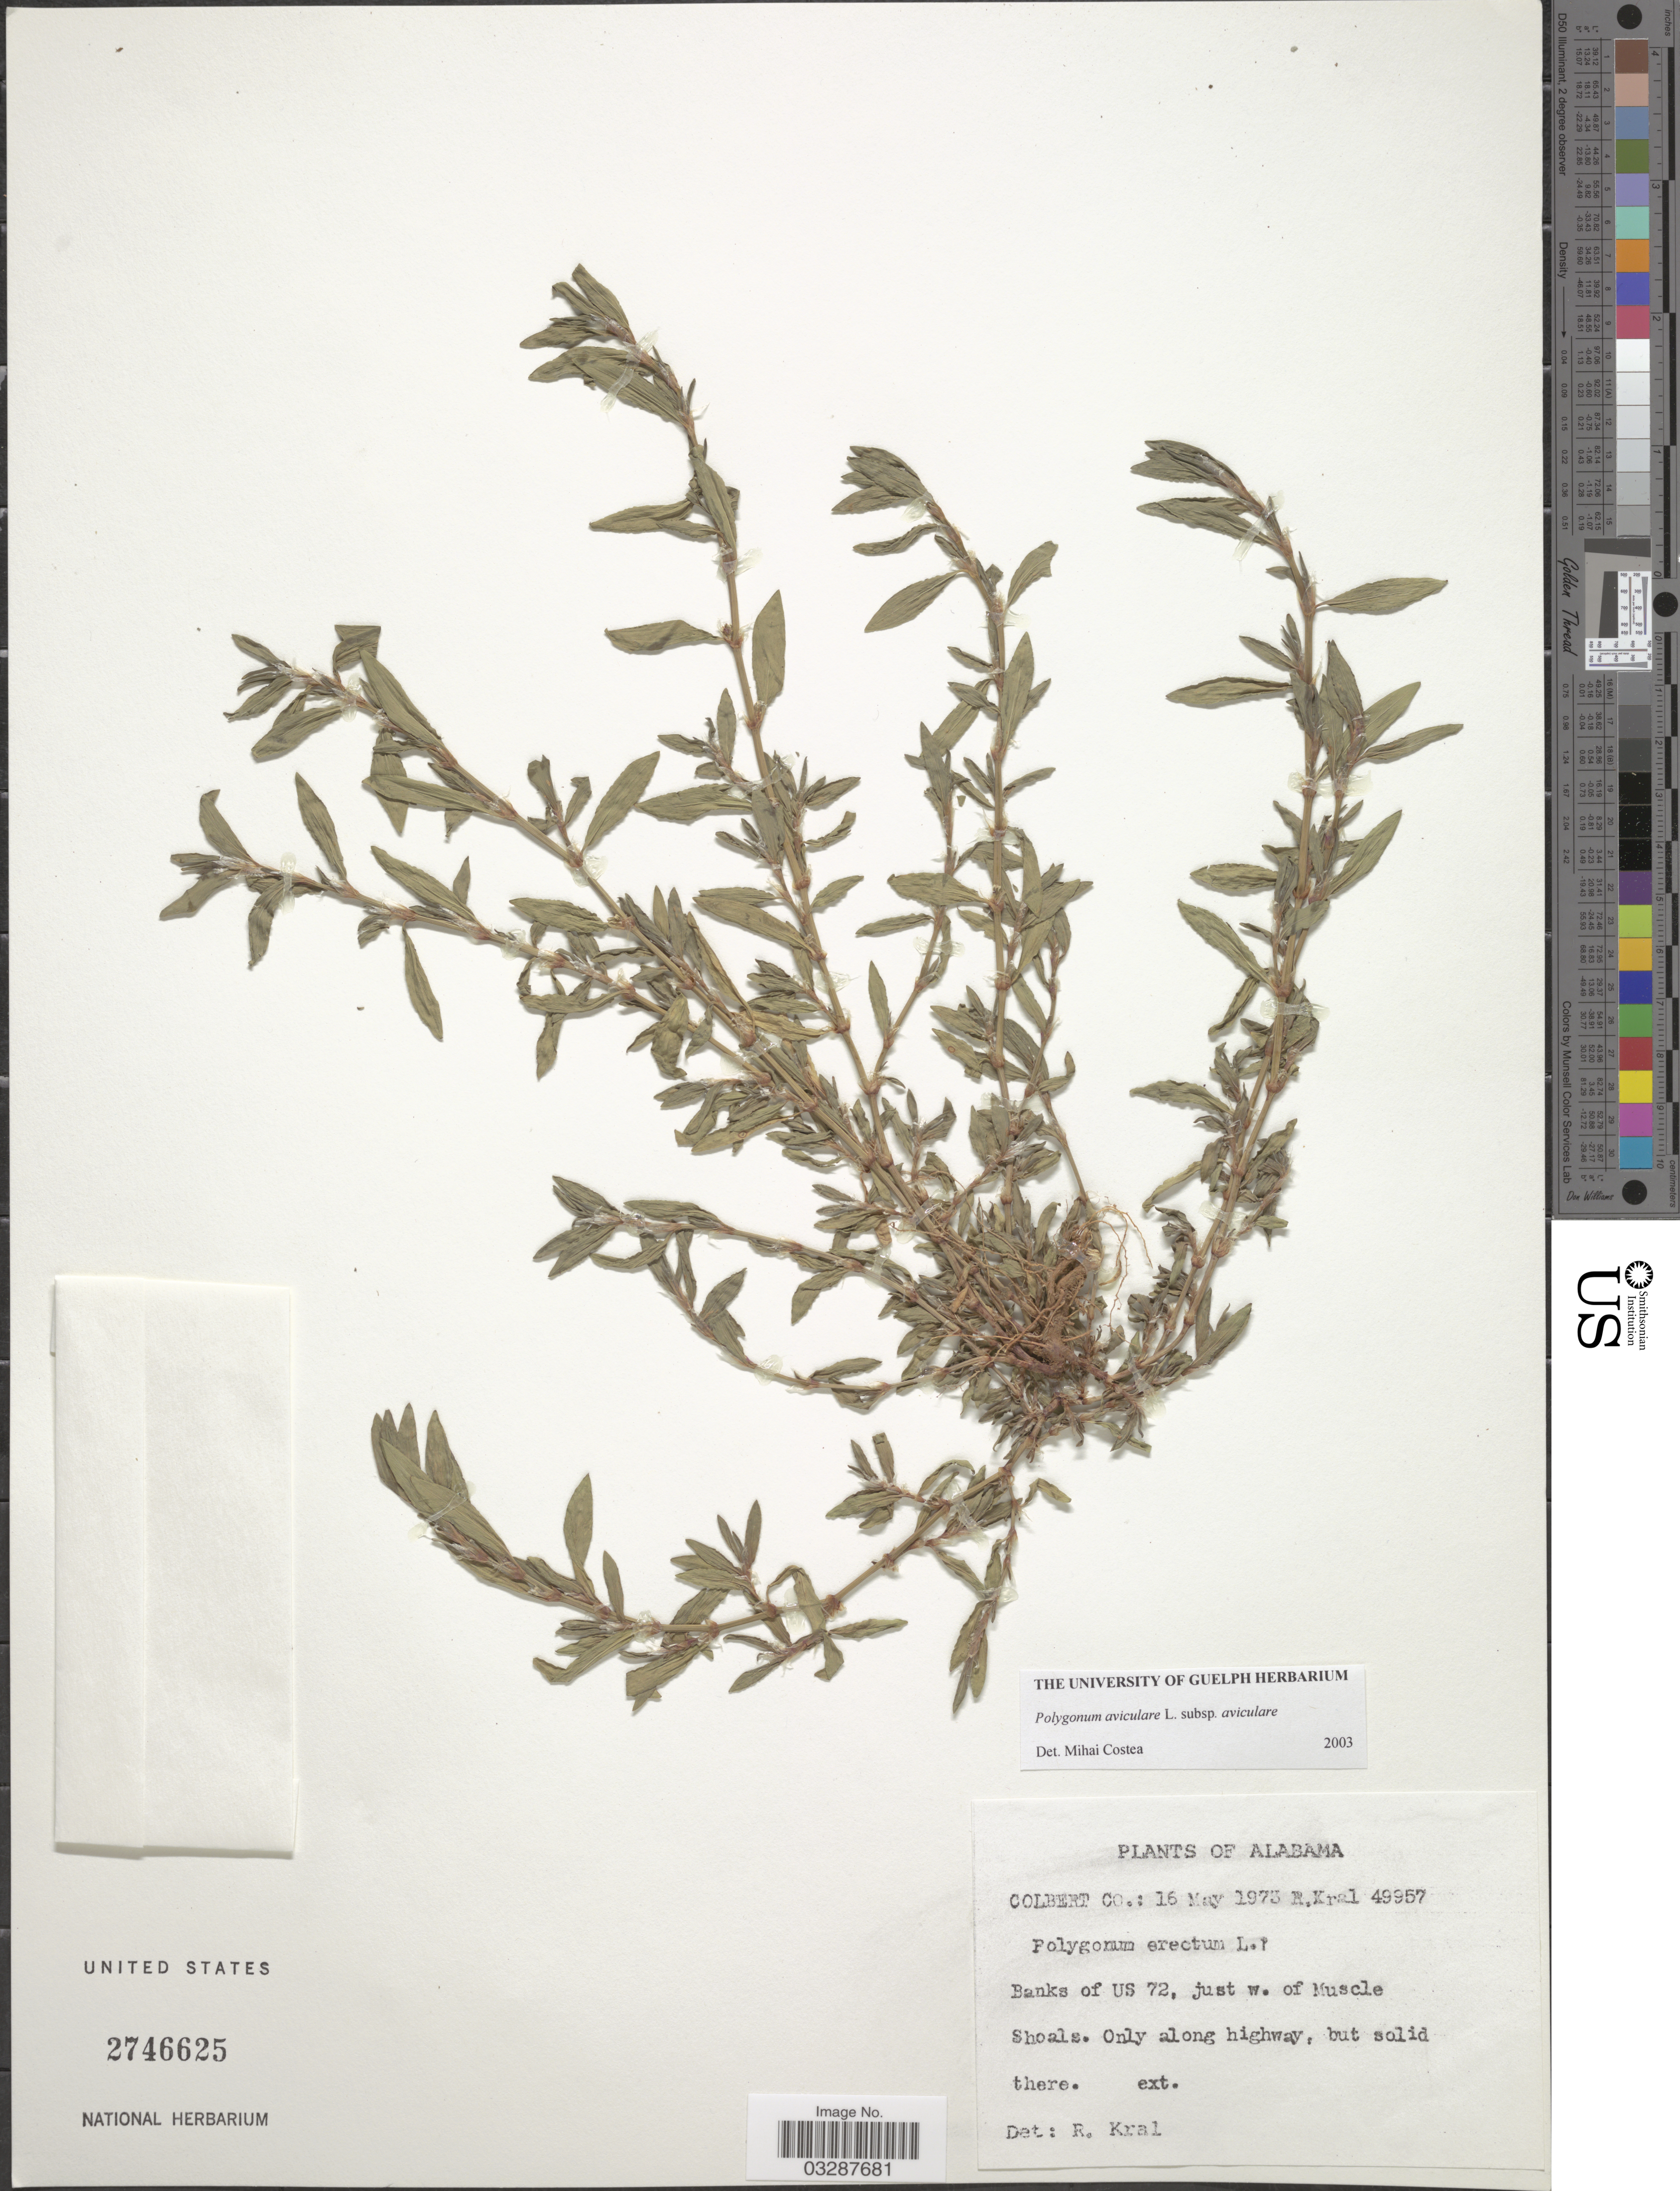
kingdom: Plantae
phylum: Tracheophyta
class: Magnoliopsida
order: Caryophyllales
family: Polygonaceae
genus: Polygonum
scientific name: Polygonum aviculare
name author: L.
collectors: R. Kral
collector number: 49957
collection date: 1973-05-16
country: United States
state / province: Alabama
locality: Colbert Co. Banks of US 72, just w. of Muscle Shoals.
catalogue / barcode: US 2746625